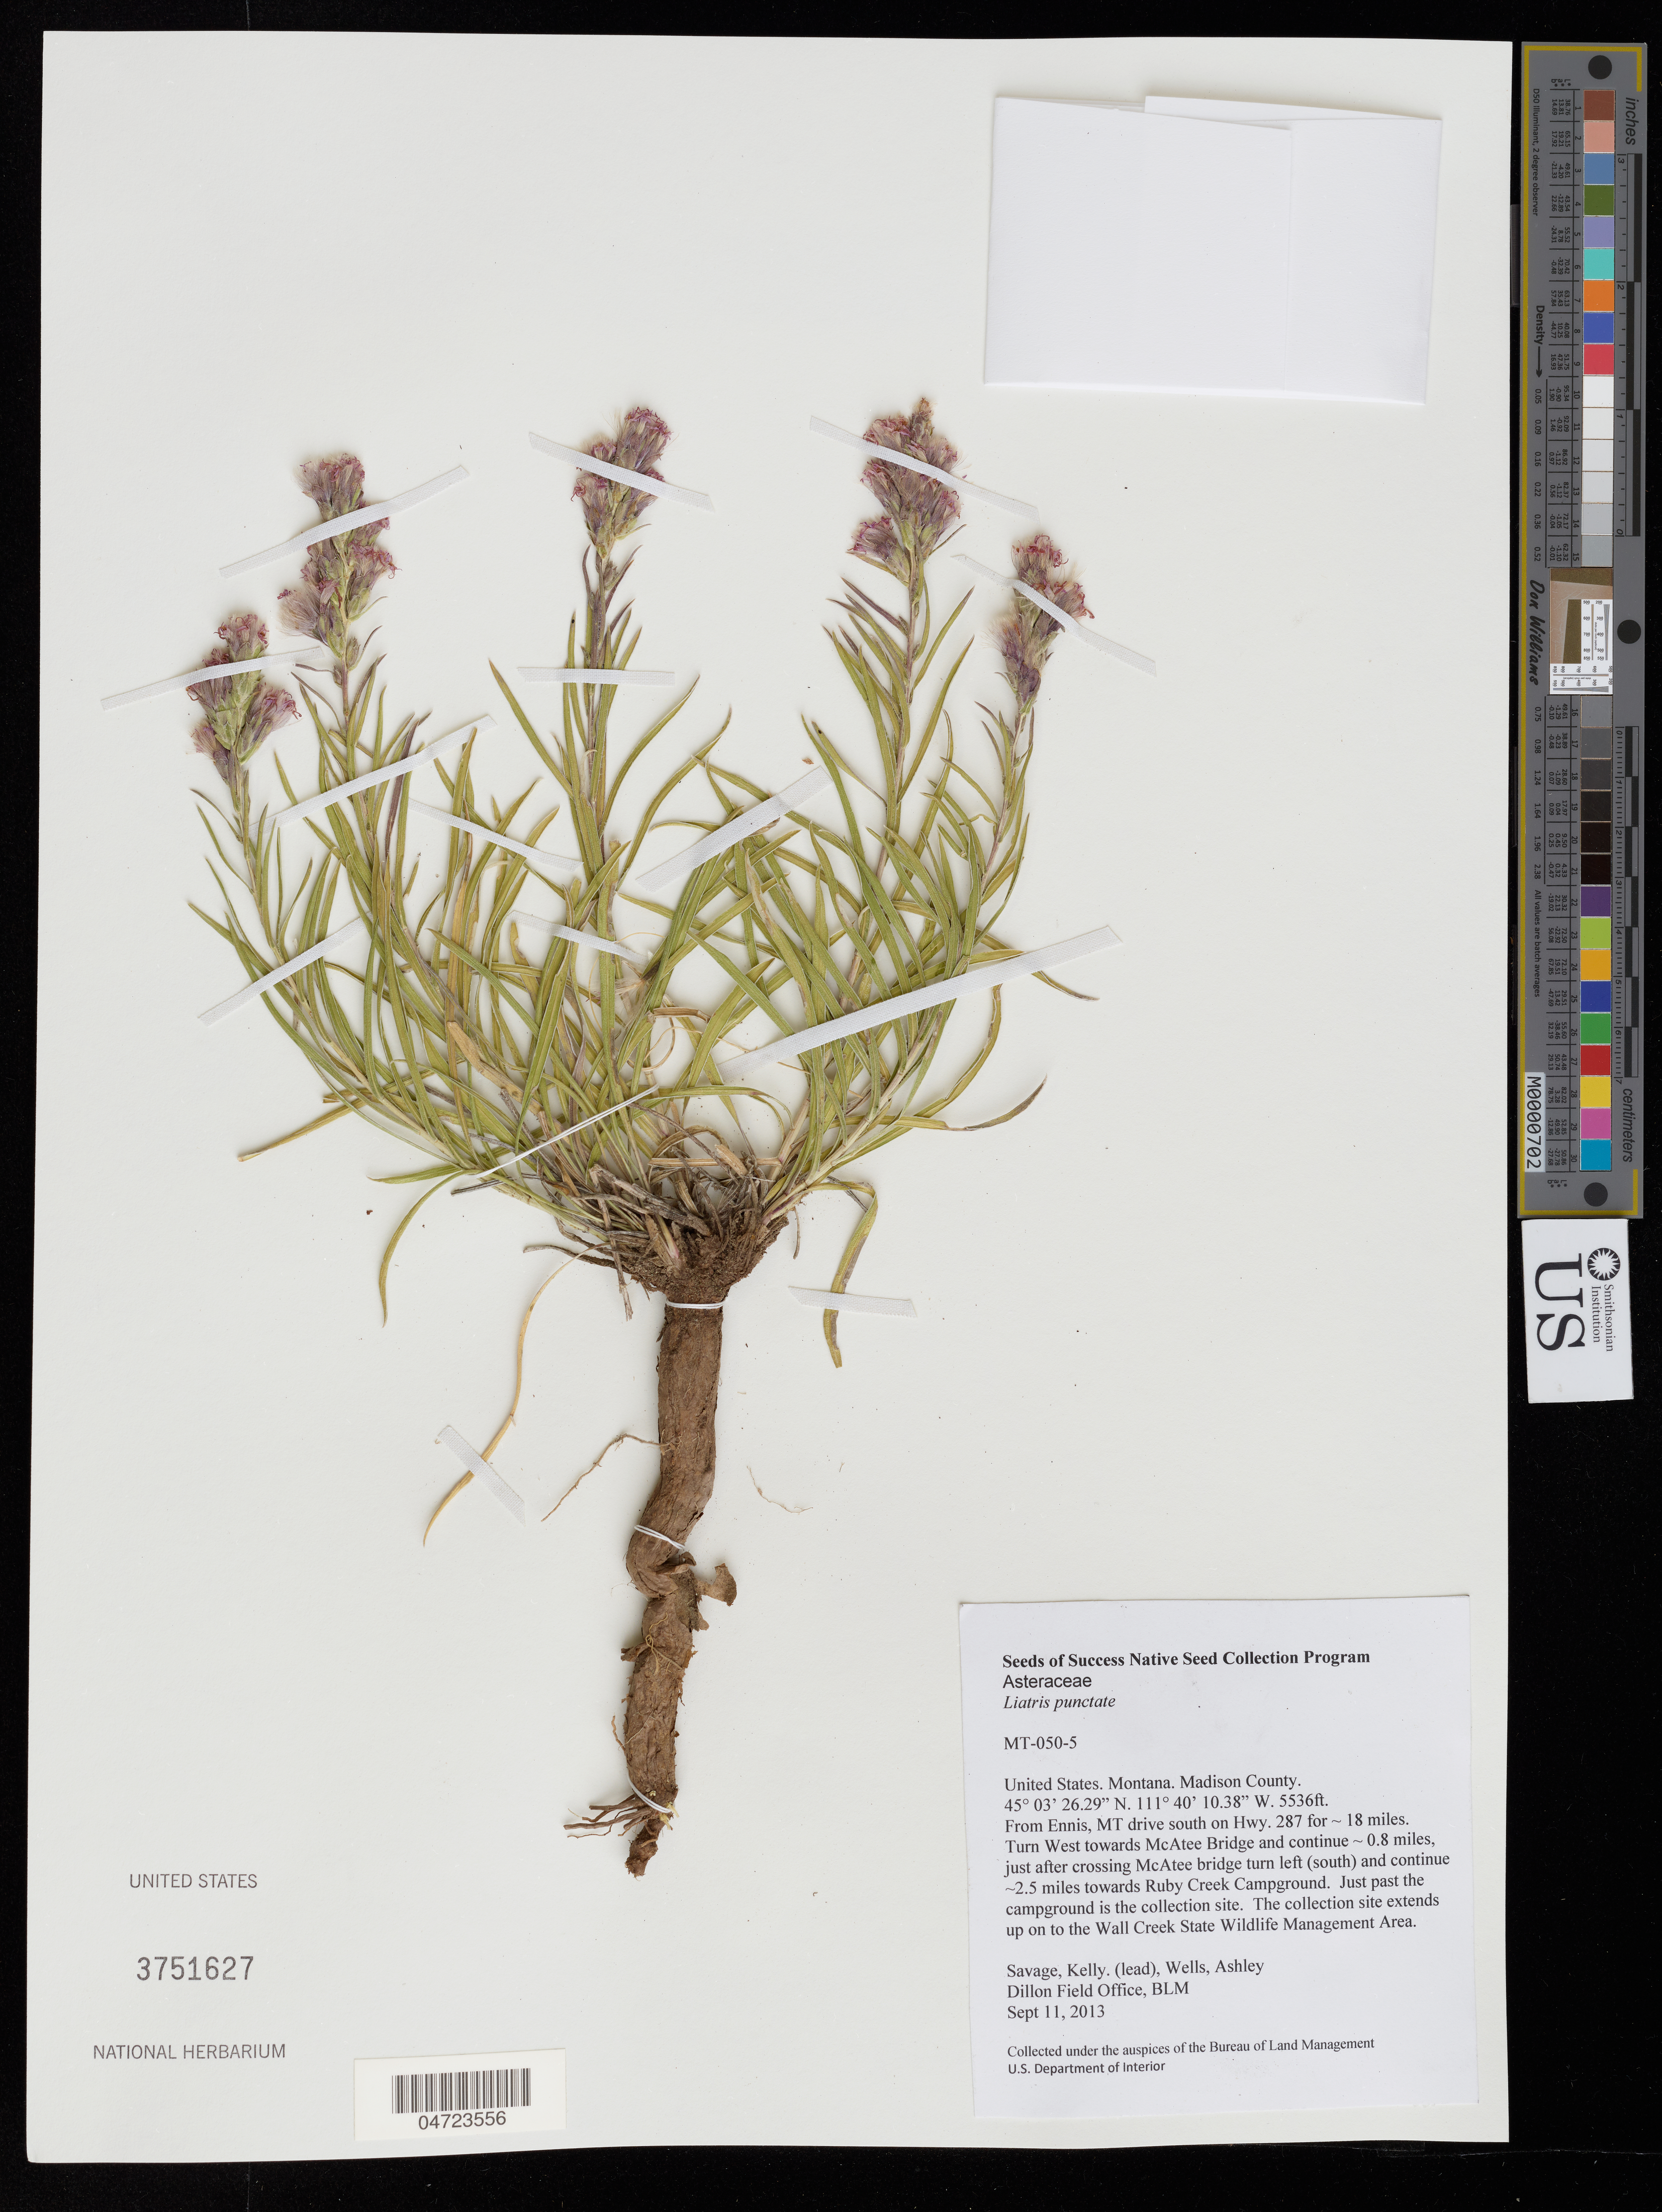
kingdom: Plantae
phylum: Tracheophyta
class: Magnoliopsida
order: Asterales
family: Asteraceae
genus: Liatris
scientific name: Liatris punctata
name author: Hook.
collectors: K. Savage & A. Wells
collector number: MT-050-5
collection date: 2013-09-11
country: United States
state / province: Montana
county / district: Madison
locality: Madison County. From Ennis, MT drive south on Hwy. 287 for ~18 miles. Turn West towards McAtee Bridge and continue ~0.8 miles, just after crossing McAtee bridge turn left (south) and continue ~2.5 miles towards Ruby Creek Campground. Just past the campground is the collection site. The collection site extends up on the Wall Creek State Wildlife Management Area.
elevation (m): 1687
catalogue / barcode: US 3751627